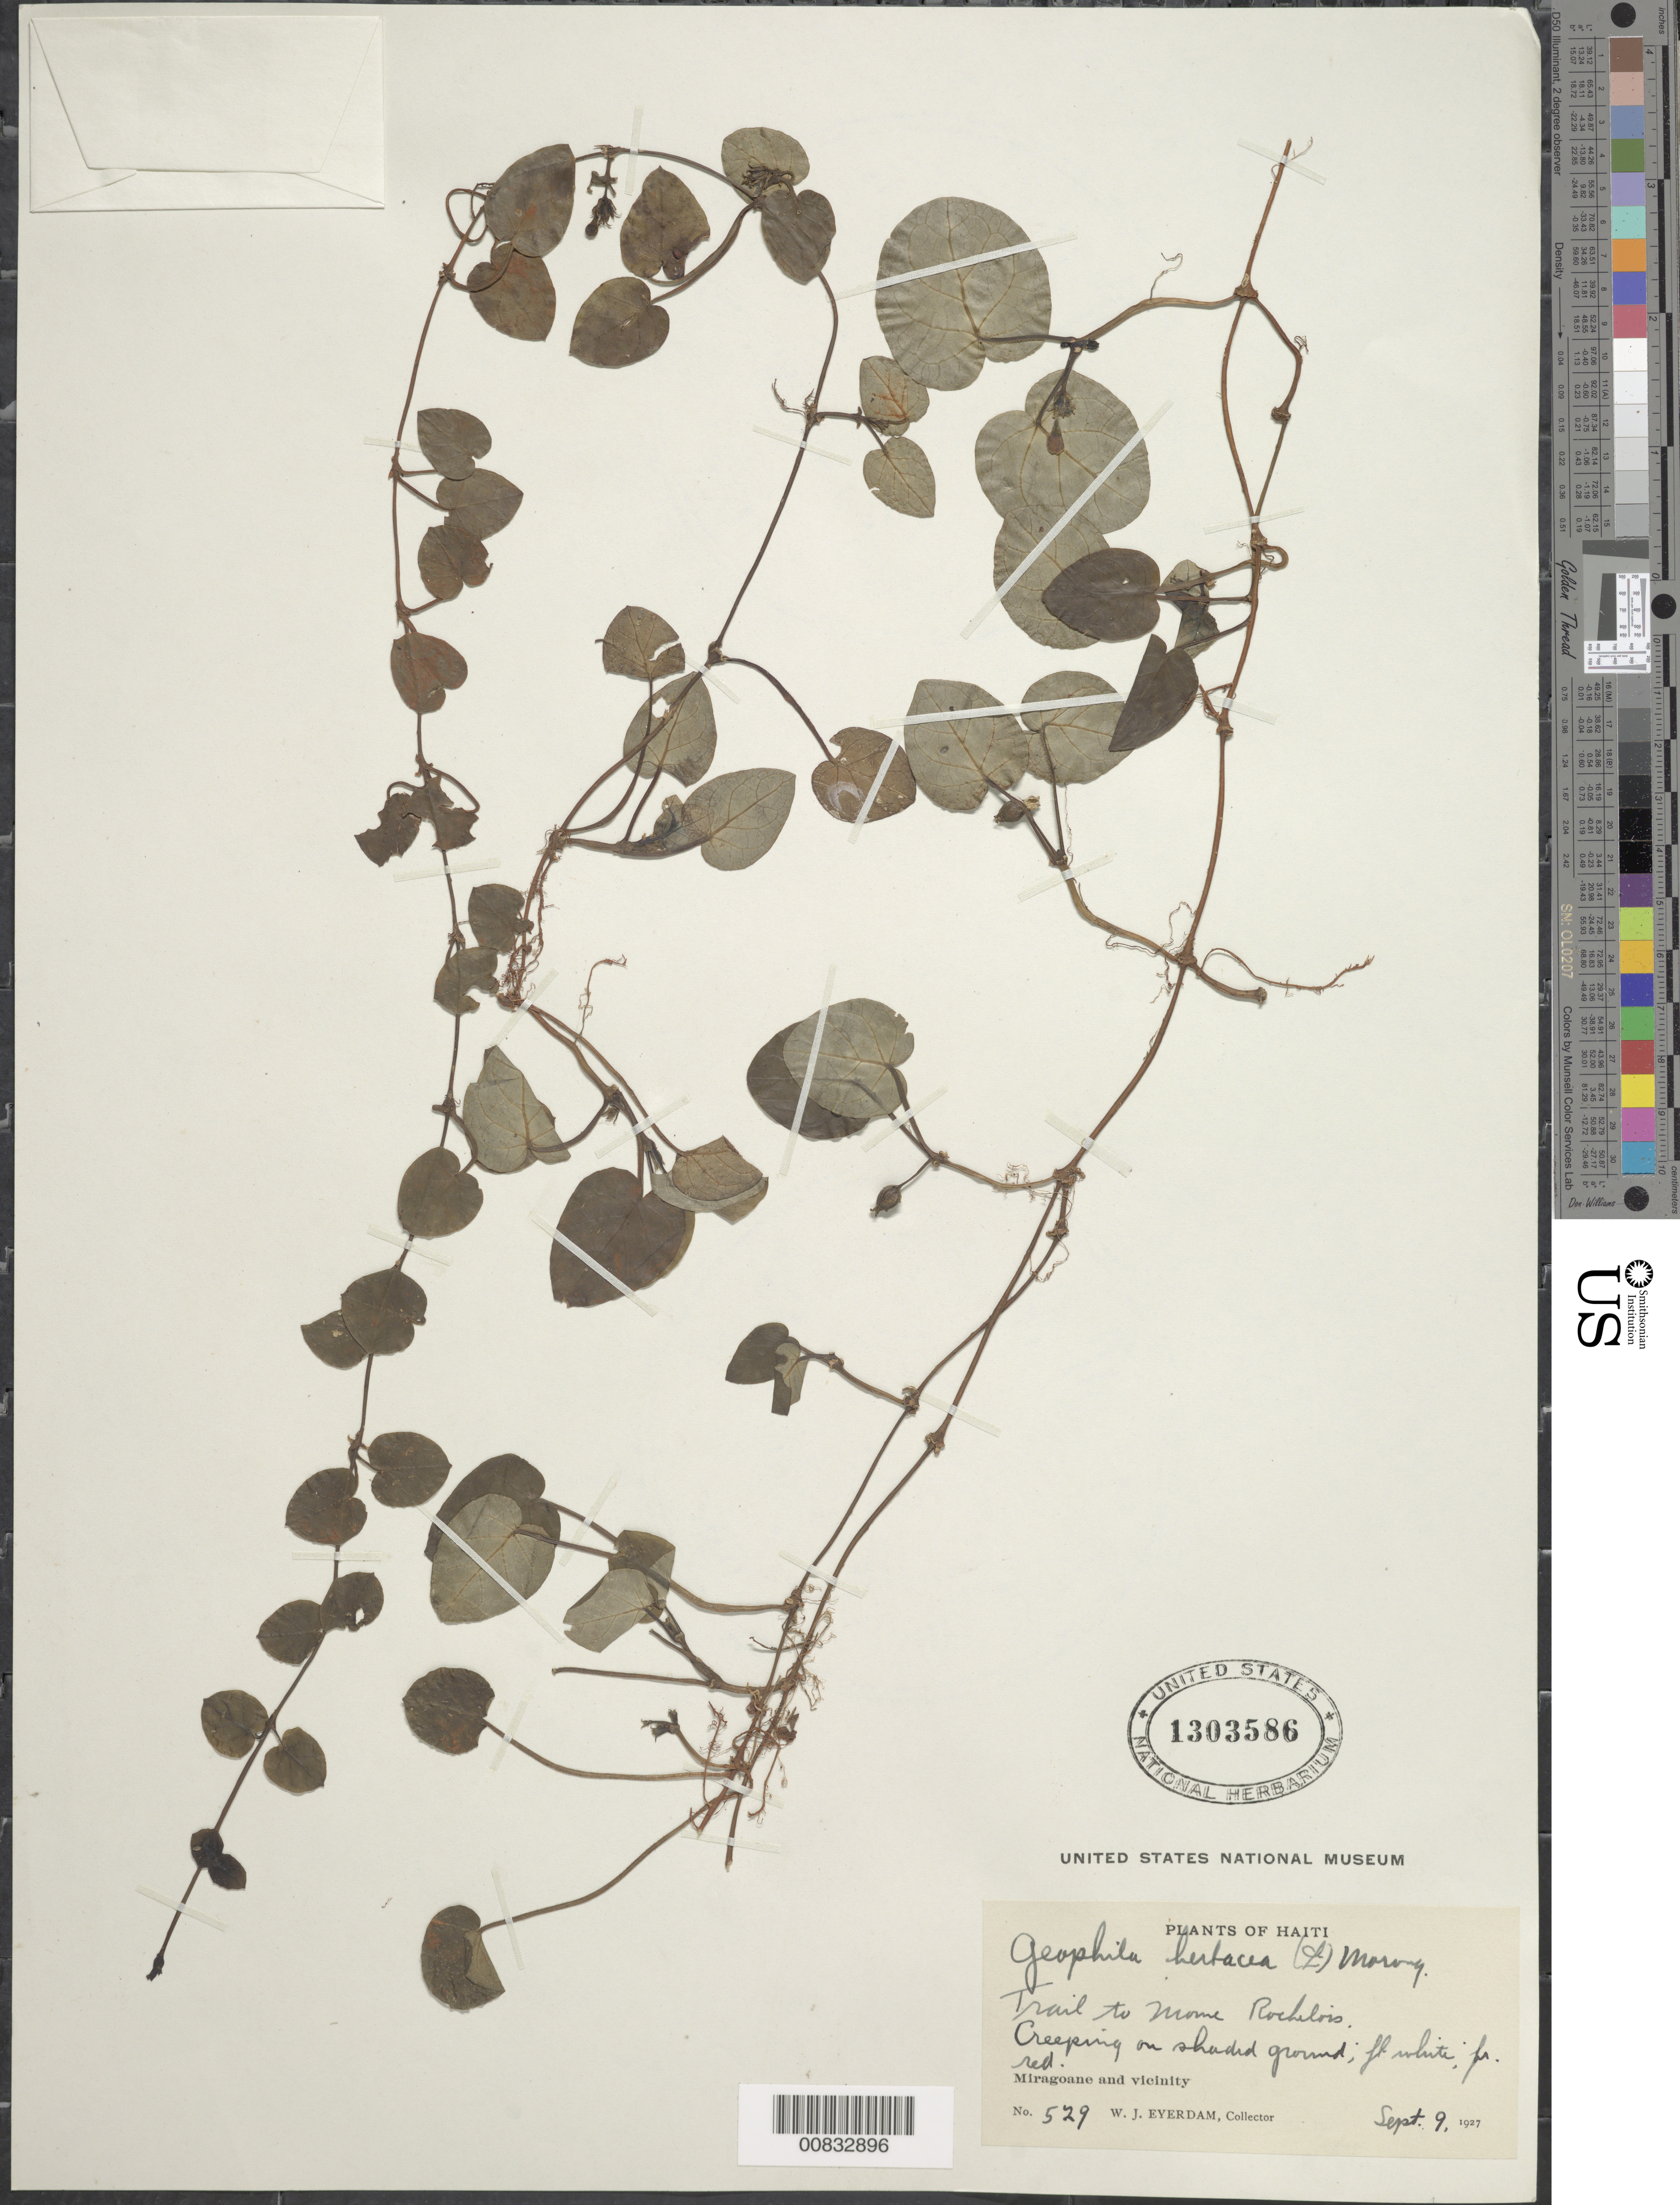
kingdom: Plantae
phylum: Tracheophyta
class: Magnoliopsida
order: Gentianales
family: Rubiaceae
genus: Geophila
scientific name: Geophila repens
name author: (L.) I.M. Johnst.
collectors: W. J. Eyerdam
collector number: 529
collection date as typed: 09 Sep 1927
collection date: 1927-09-09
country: Haiti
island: Hispaniola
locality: Trail to Morne Rochelois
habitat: Shaded ground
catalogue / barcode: US 1303586